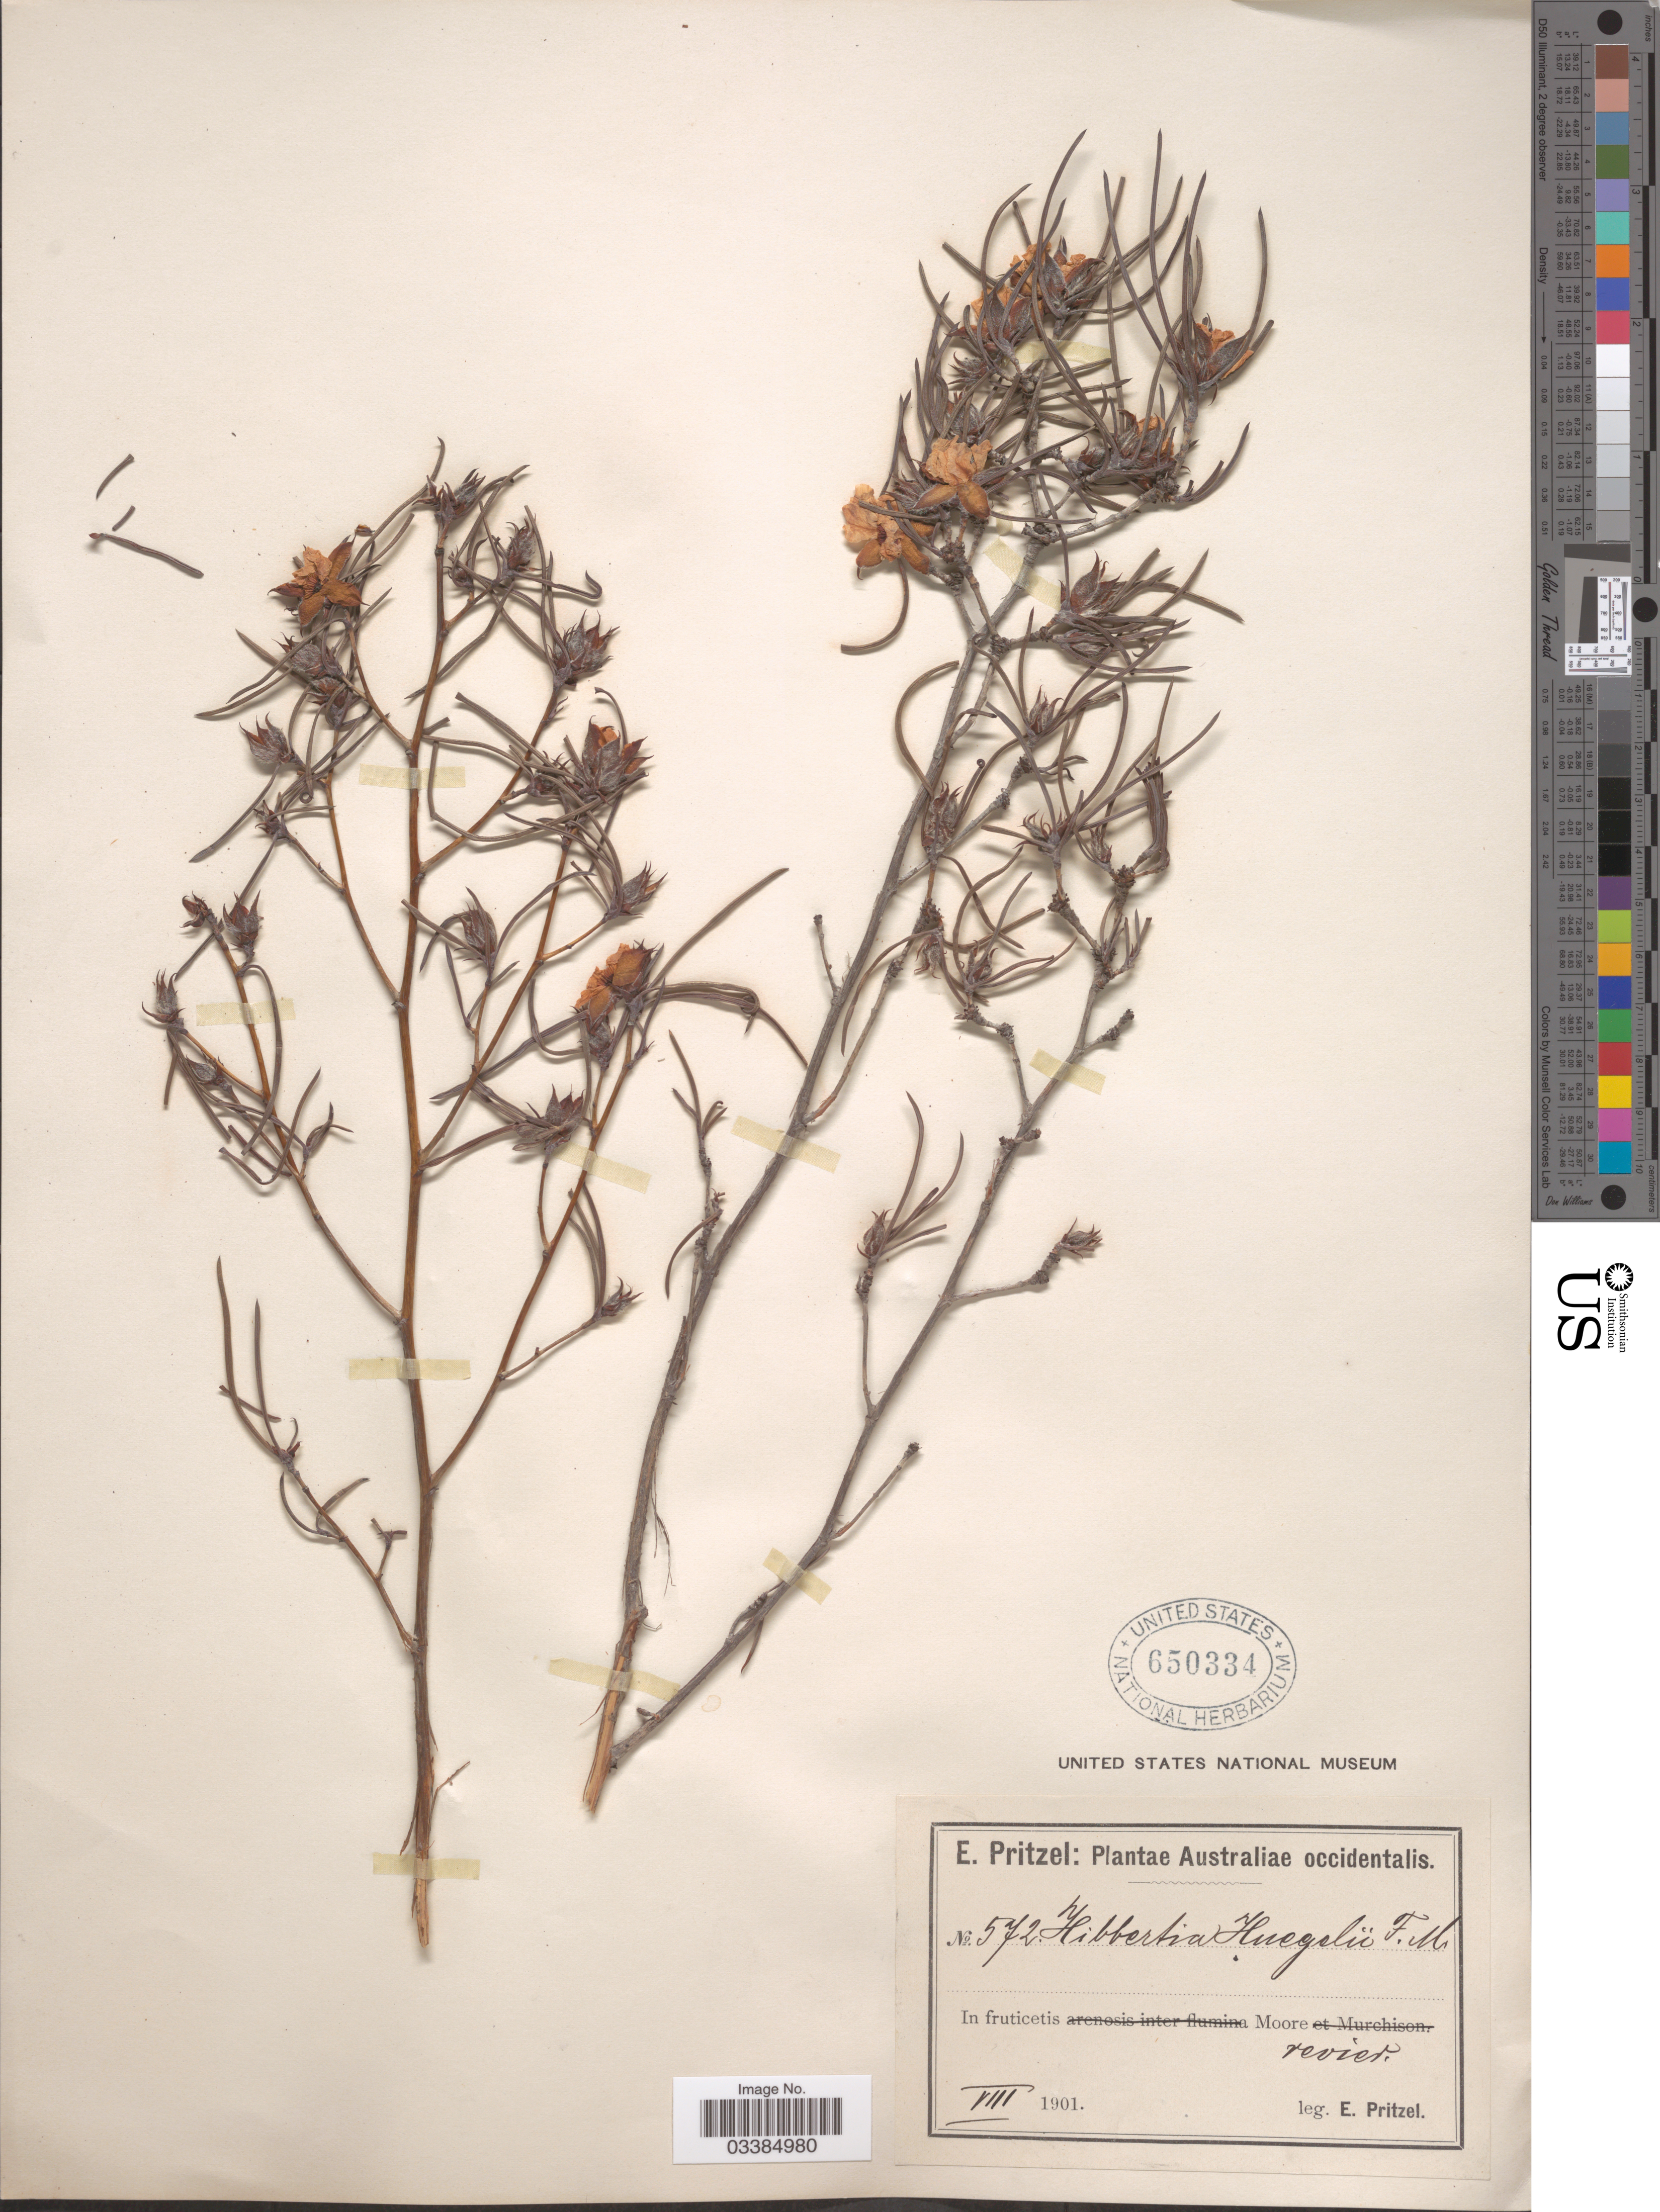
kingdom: Plantae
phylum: Tracheophyta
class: Magnoliopsida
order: Dilleniales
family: Dilleniaceae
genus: Hibbertia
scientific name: Hibbertia huegelii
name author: F. Muell.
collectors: E. G. Pritzel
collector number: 572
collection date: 1901-08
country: Australia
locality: Australiae occidentalis. In fruticetis Moore revier.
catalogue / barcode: US 650334